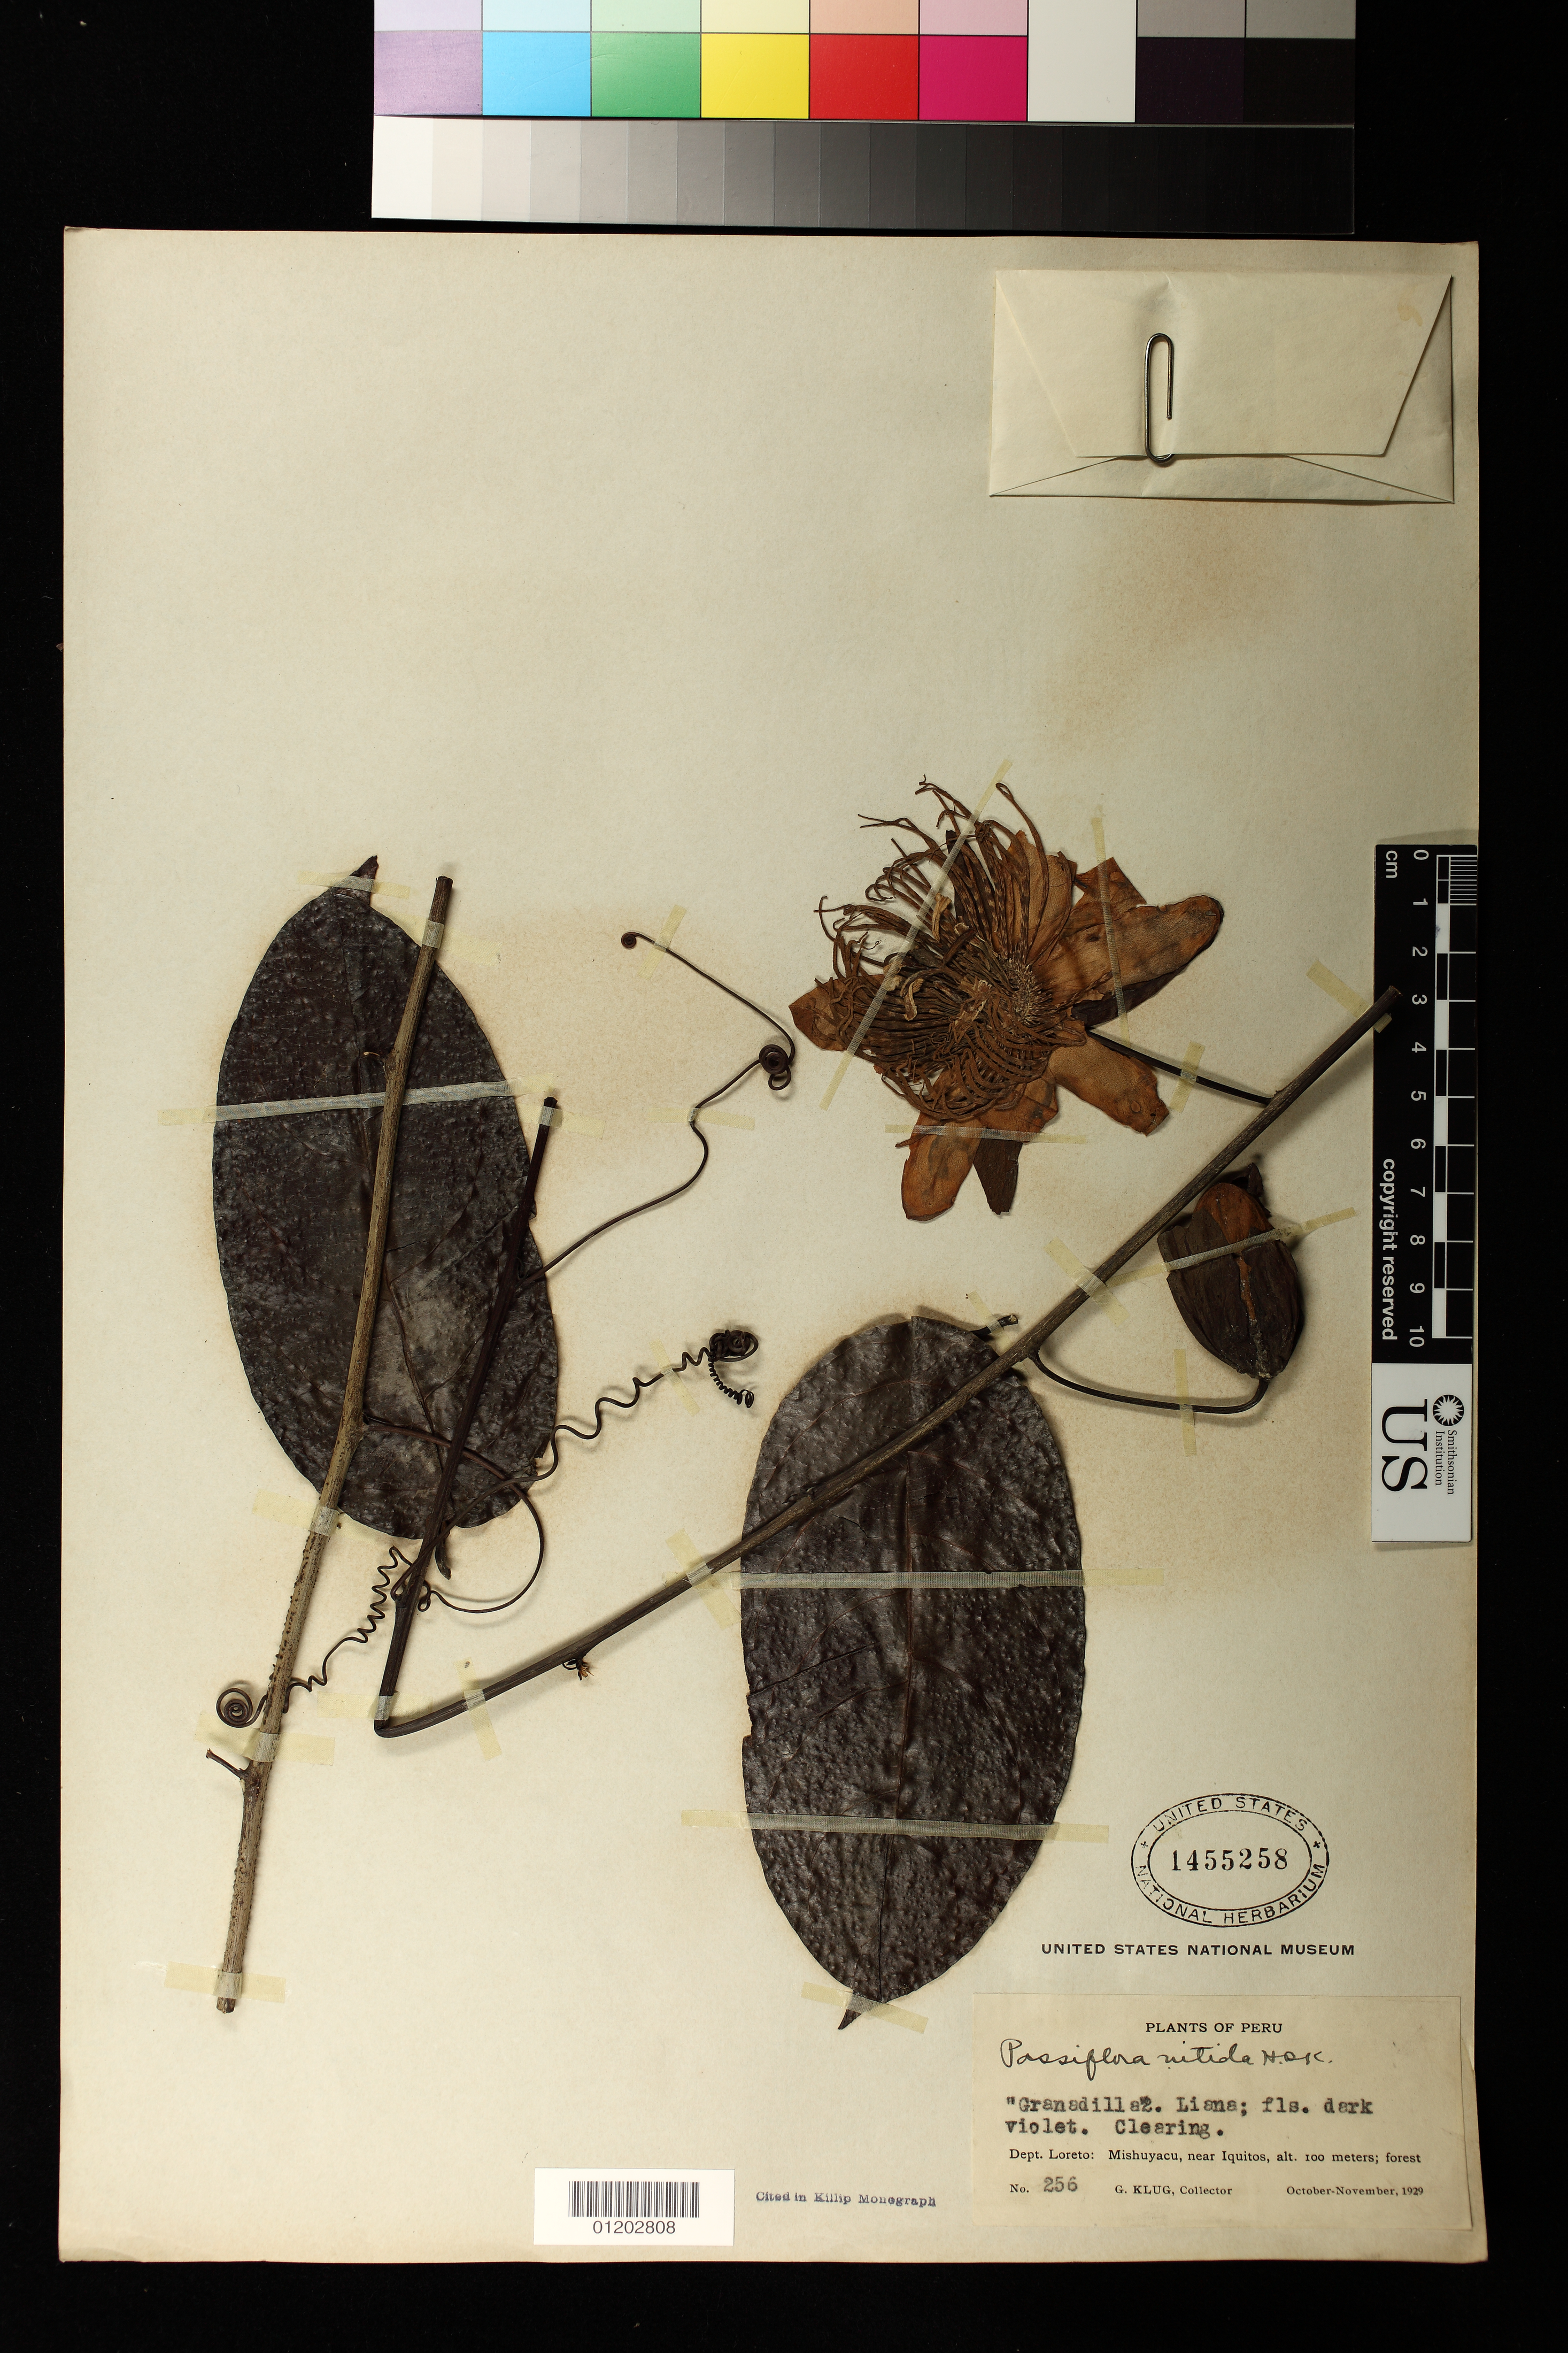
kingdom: Plantae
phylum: Tracheophyta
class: Magnoliopsida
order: Malpighiales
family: Passifloraceae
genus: Passiflora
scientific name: Passiflora nitida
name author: Kunth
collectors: G. Klug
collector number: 256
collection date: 1929-10/1929-11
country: Peru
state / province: Loreto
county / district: Maynas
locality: Mishuyacu, near Iquitos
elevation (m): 100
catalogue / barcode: US 1455258